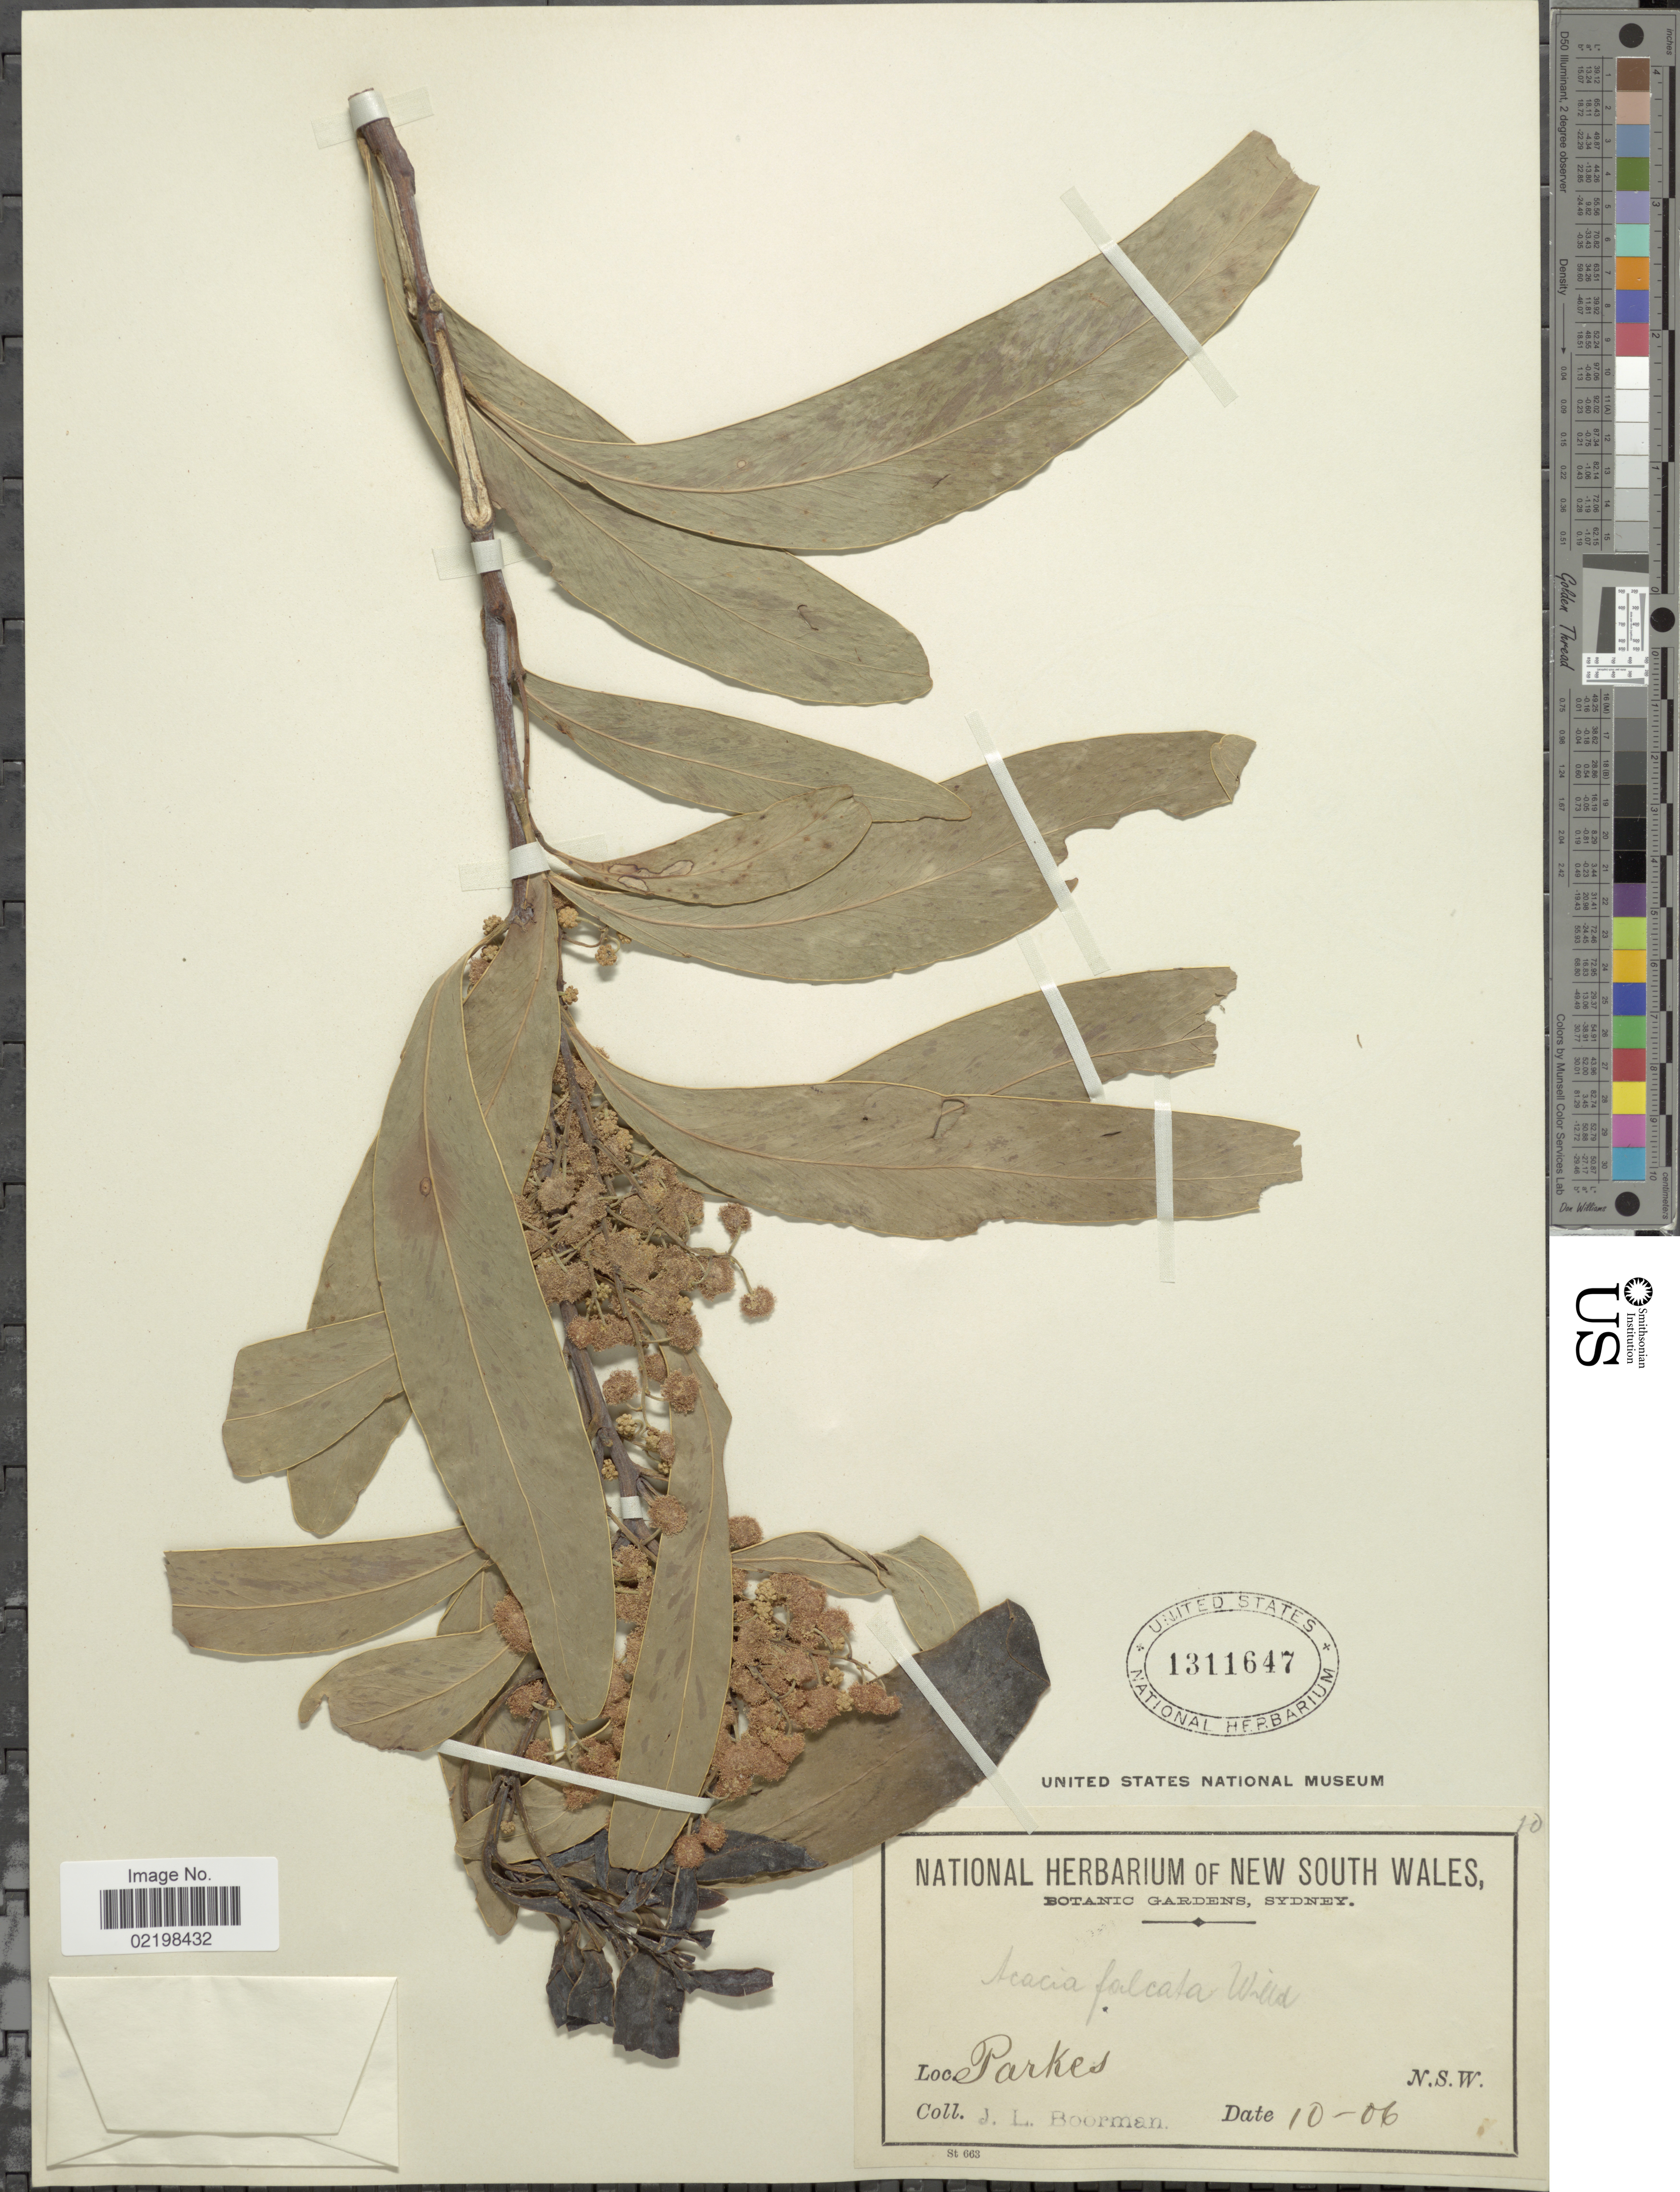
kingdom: Plantae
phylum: Tracheophyta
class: Magnoliopsida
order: Fabales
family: Fabaceae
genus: Acacia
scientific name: Acacia falcata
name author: Willd.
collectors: J. Boorman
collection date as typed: Transcribed d/m/y: /10/06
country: Australia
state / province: New South Wales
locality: Parkes, N.S.W.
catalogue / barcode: US 1311647